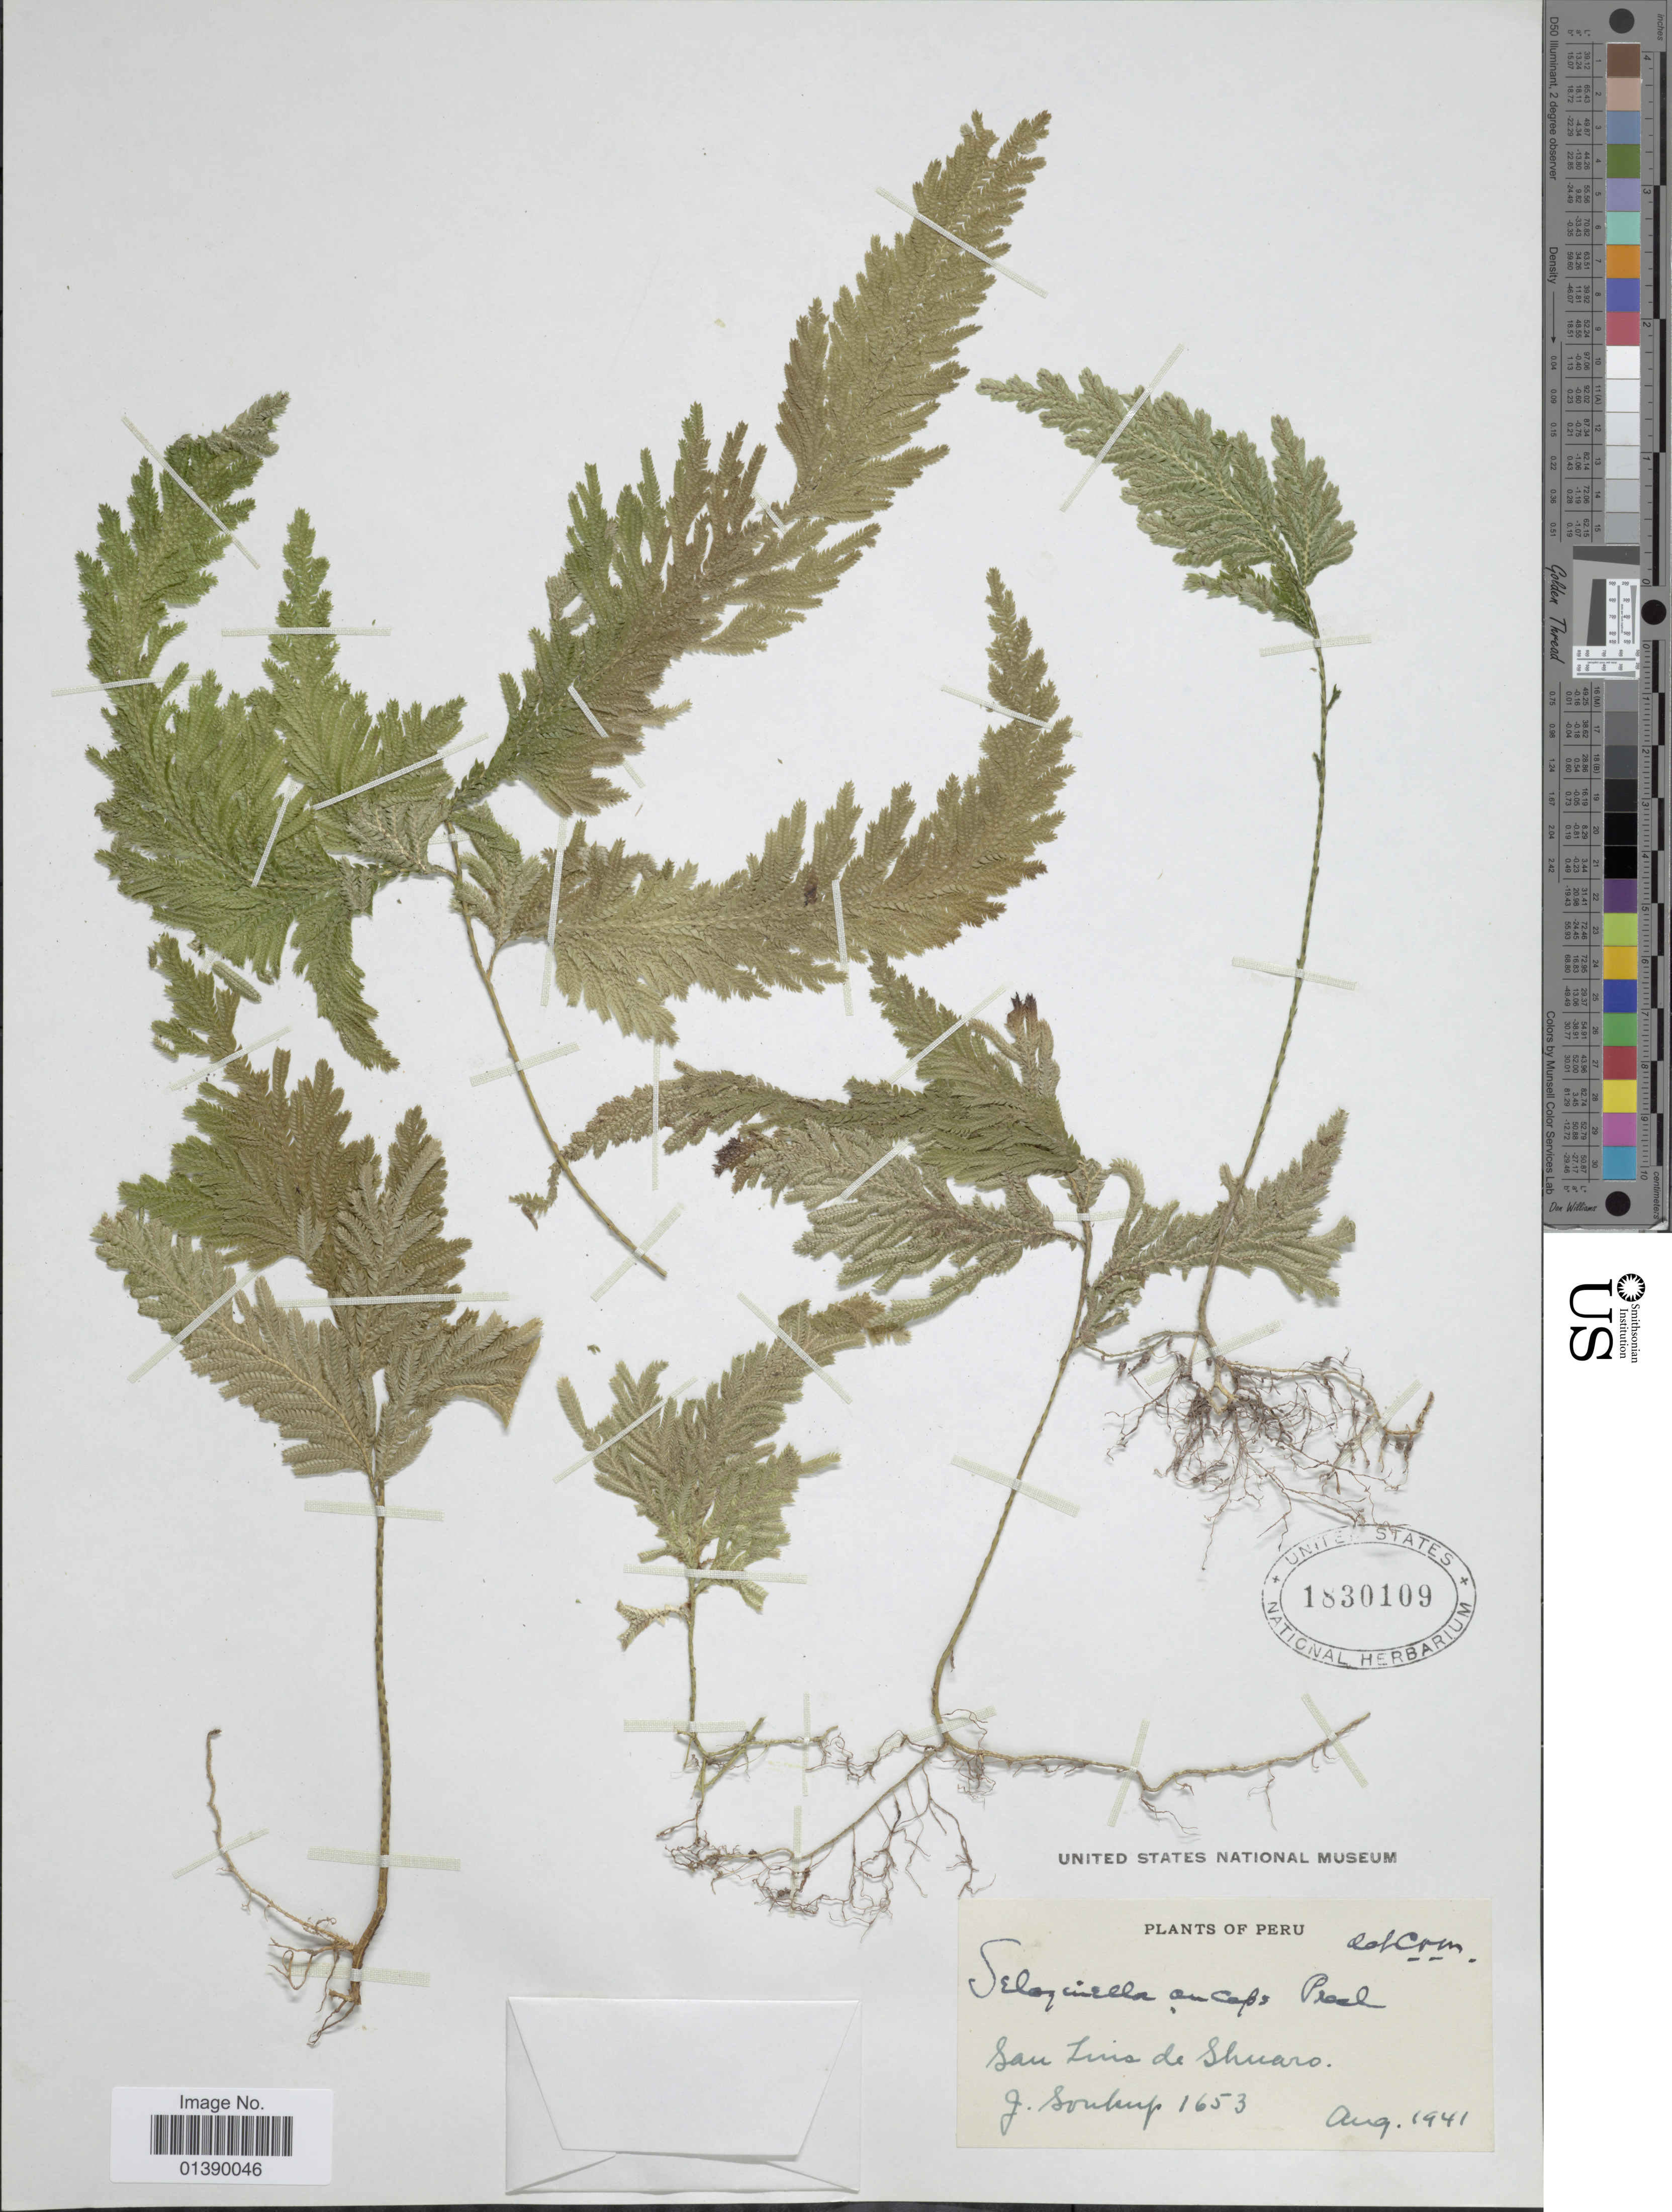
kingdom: Plantae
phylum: Tracheophyta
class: Lycopodiopsida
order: Selaginellales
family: Selaginellaceae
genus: Selaginella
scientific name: Selaginella anceps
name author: (C. Presl)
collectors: J. Soukup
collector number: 1653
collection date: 1941-08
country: Peru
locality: San Luis de Shuaro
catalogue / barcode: US 1830109